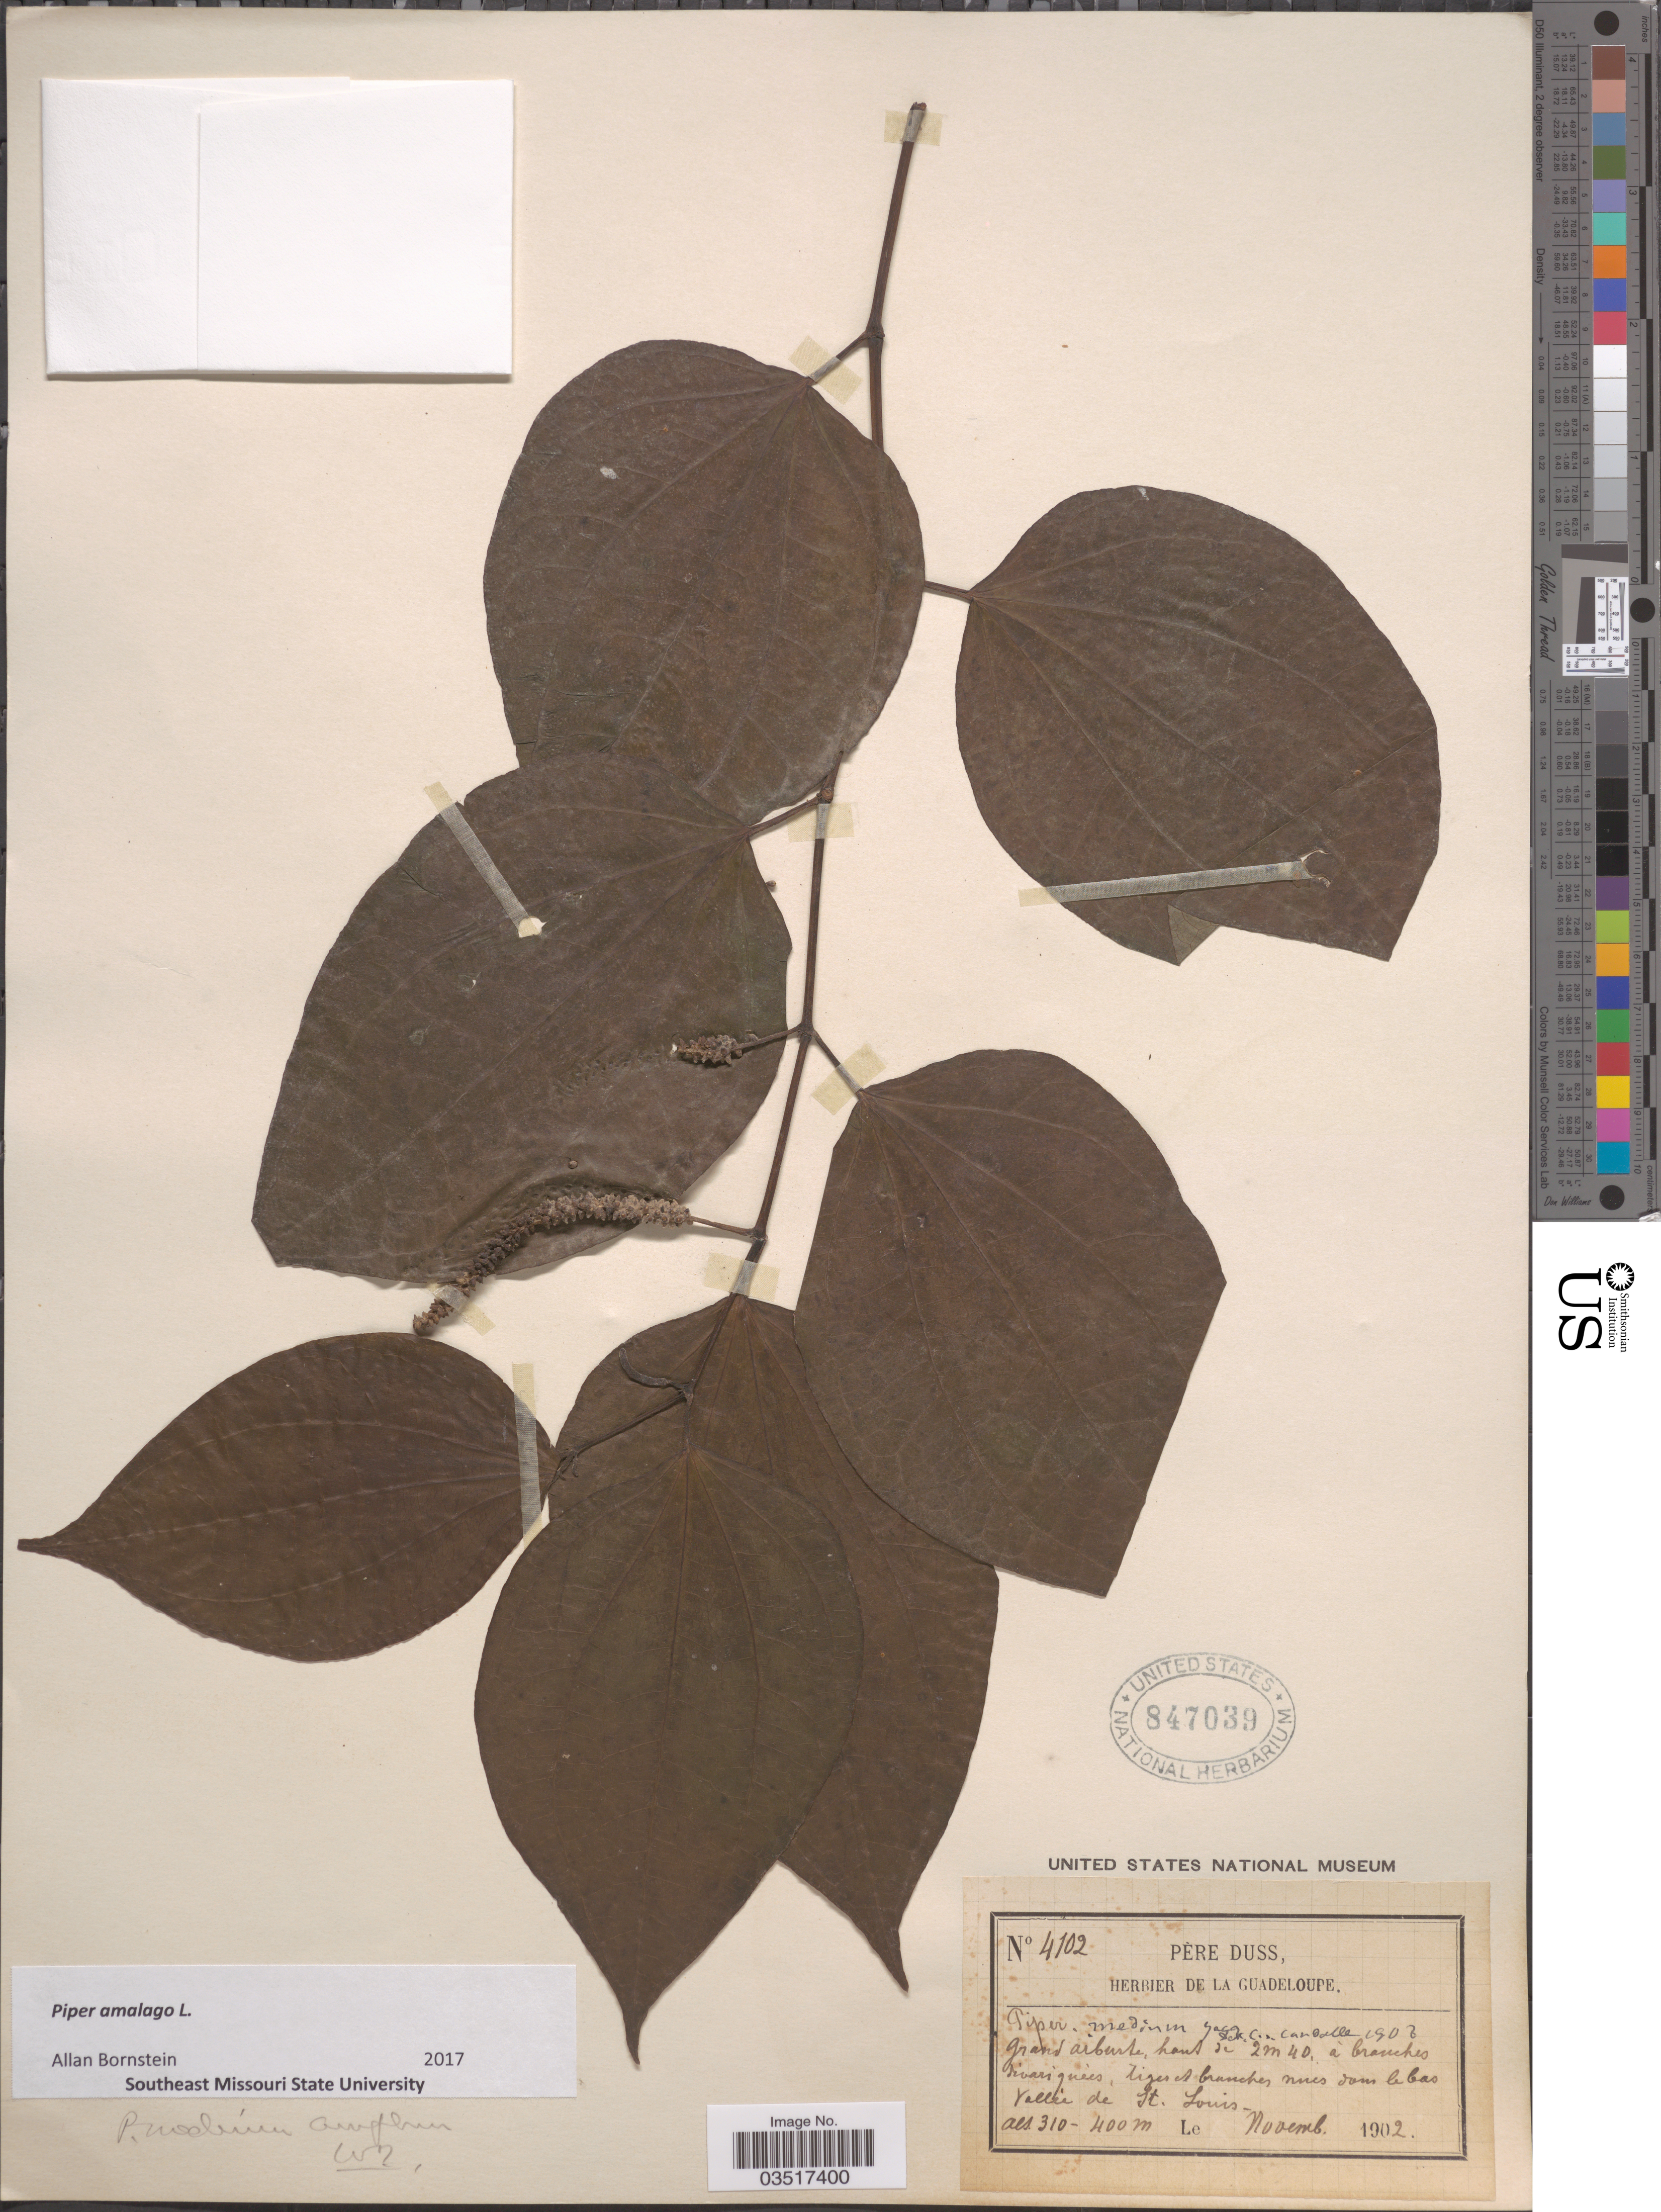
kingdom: Plantae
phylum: Tracheophyta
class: Magnoliopsida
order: Piperales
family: Piperaceae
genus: Piper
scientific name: Piper amalago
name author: L.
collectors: Père Duss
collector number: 4102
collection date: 1902-11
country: Guadeloupe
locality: Vallée de St. Louis.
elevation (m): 310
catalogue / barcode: US 847039